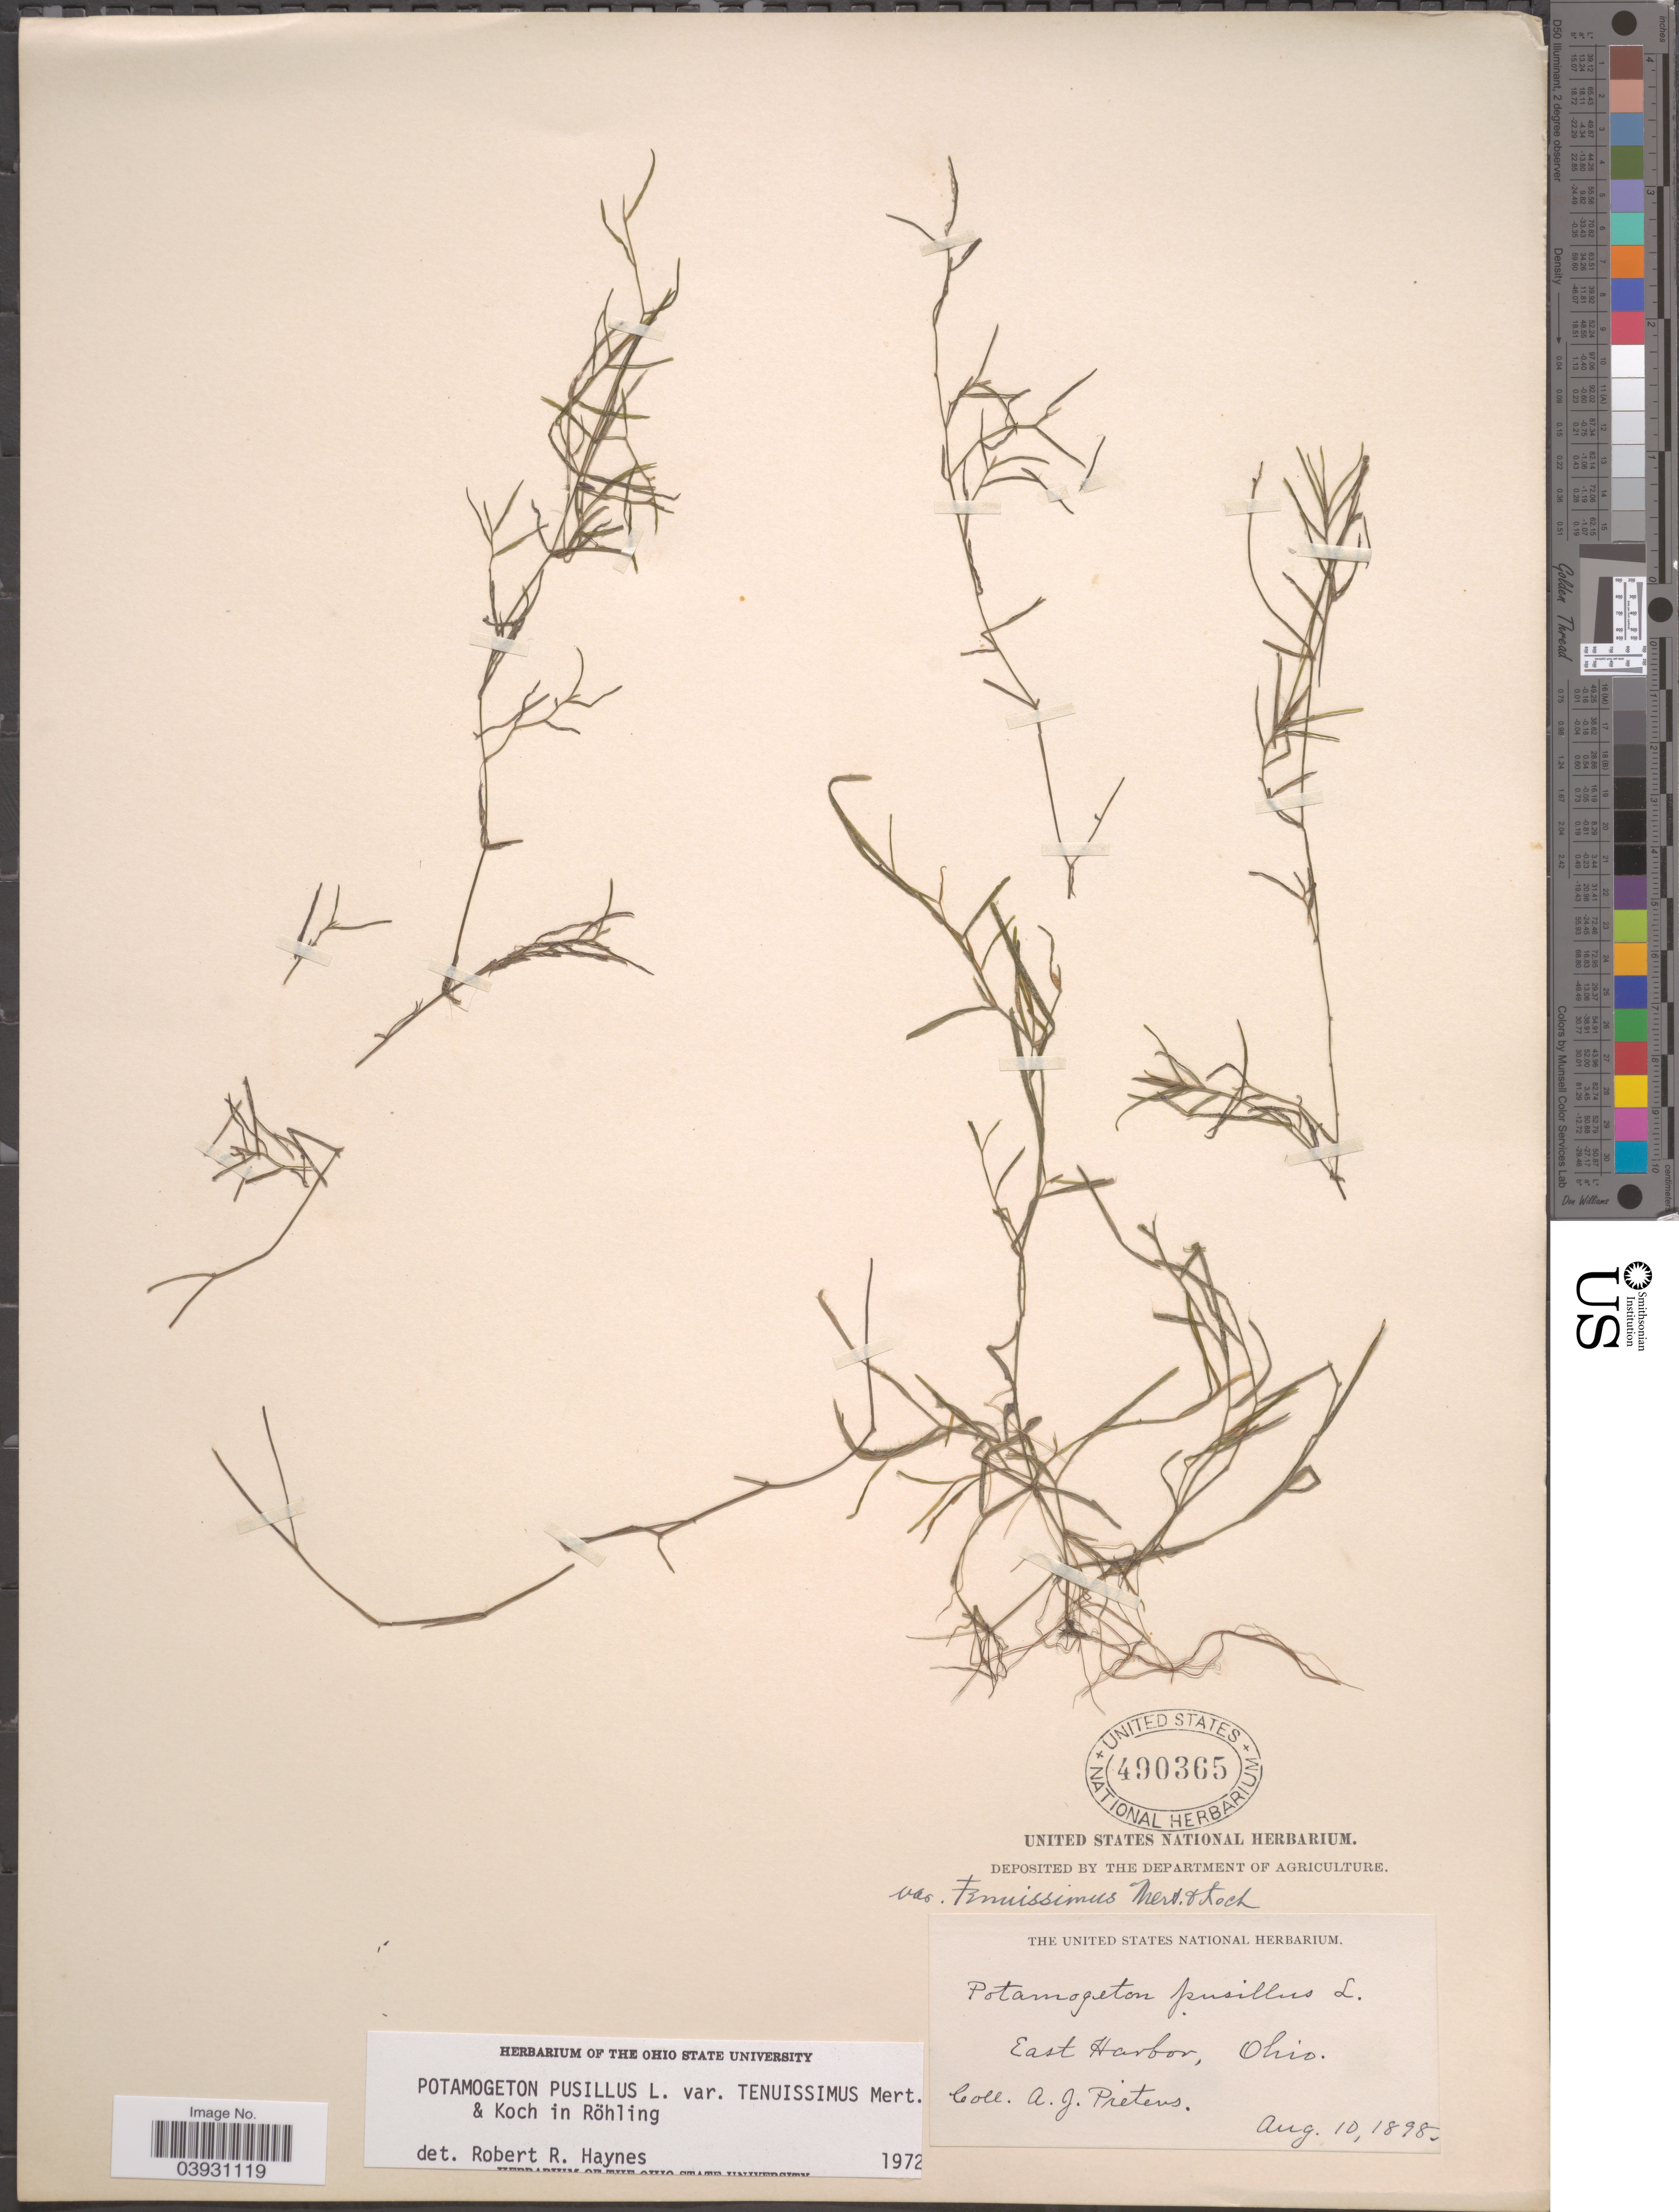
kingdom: Plantae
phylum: Tracheophyta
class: Liliopsida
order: Alismatales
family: Potamogetonaceae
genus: Potamogeton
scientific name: Potamogeton pusillus subsp. tenuissimus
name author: Mert. & W.D.J. Koch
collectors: A. Pieters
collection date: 1898-08-10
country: United States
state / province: Ohio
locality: East Harbor.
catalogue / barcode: US 490365